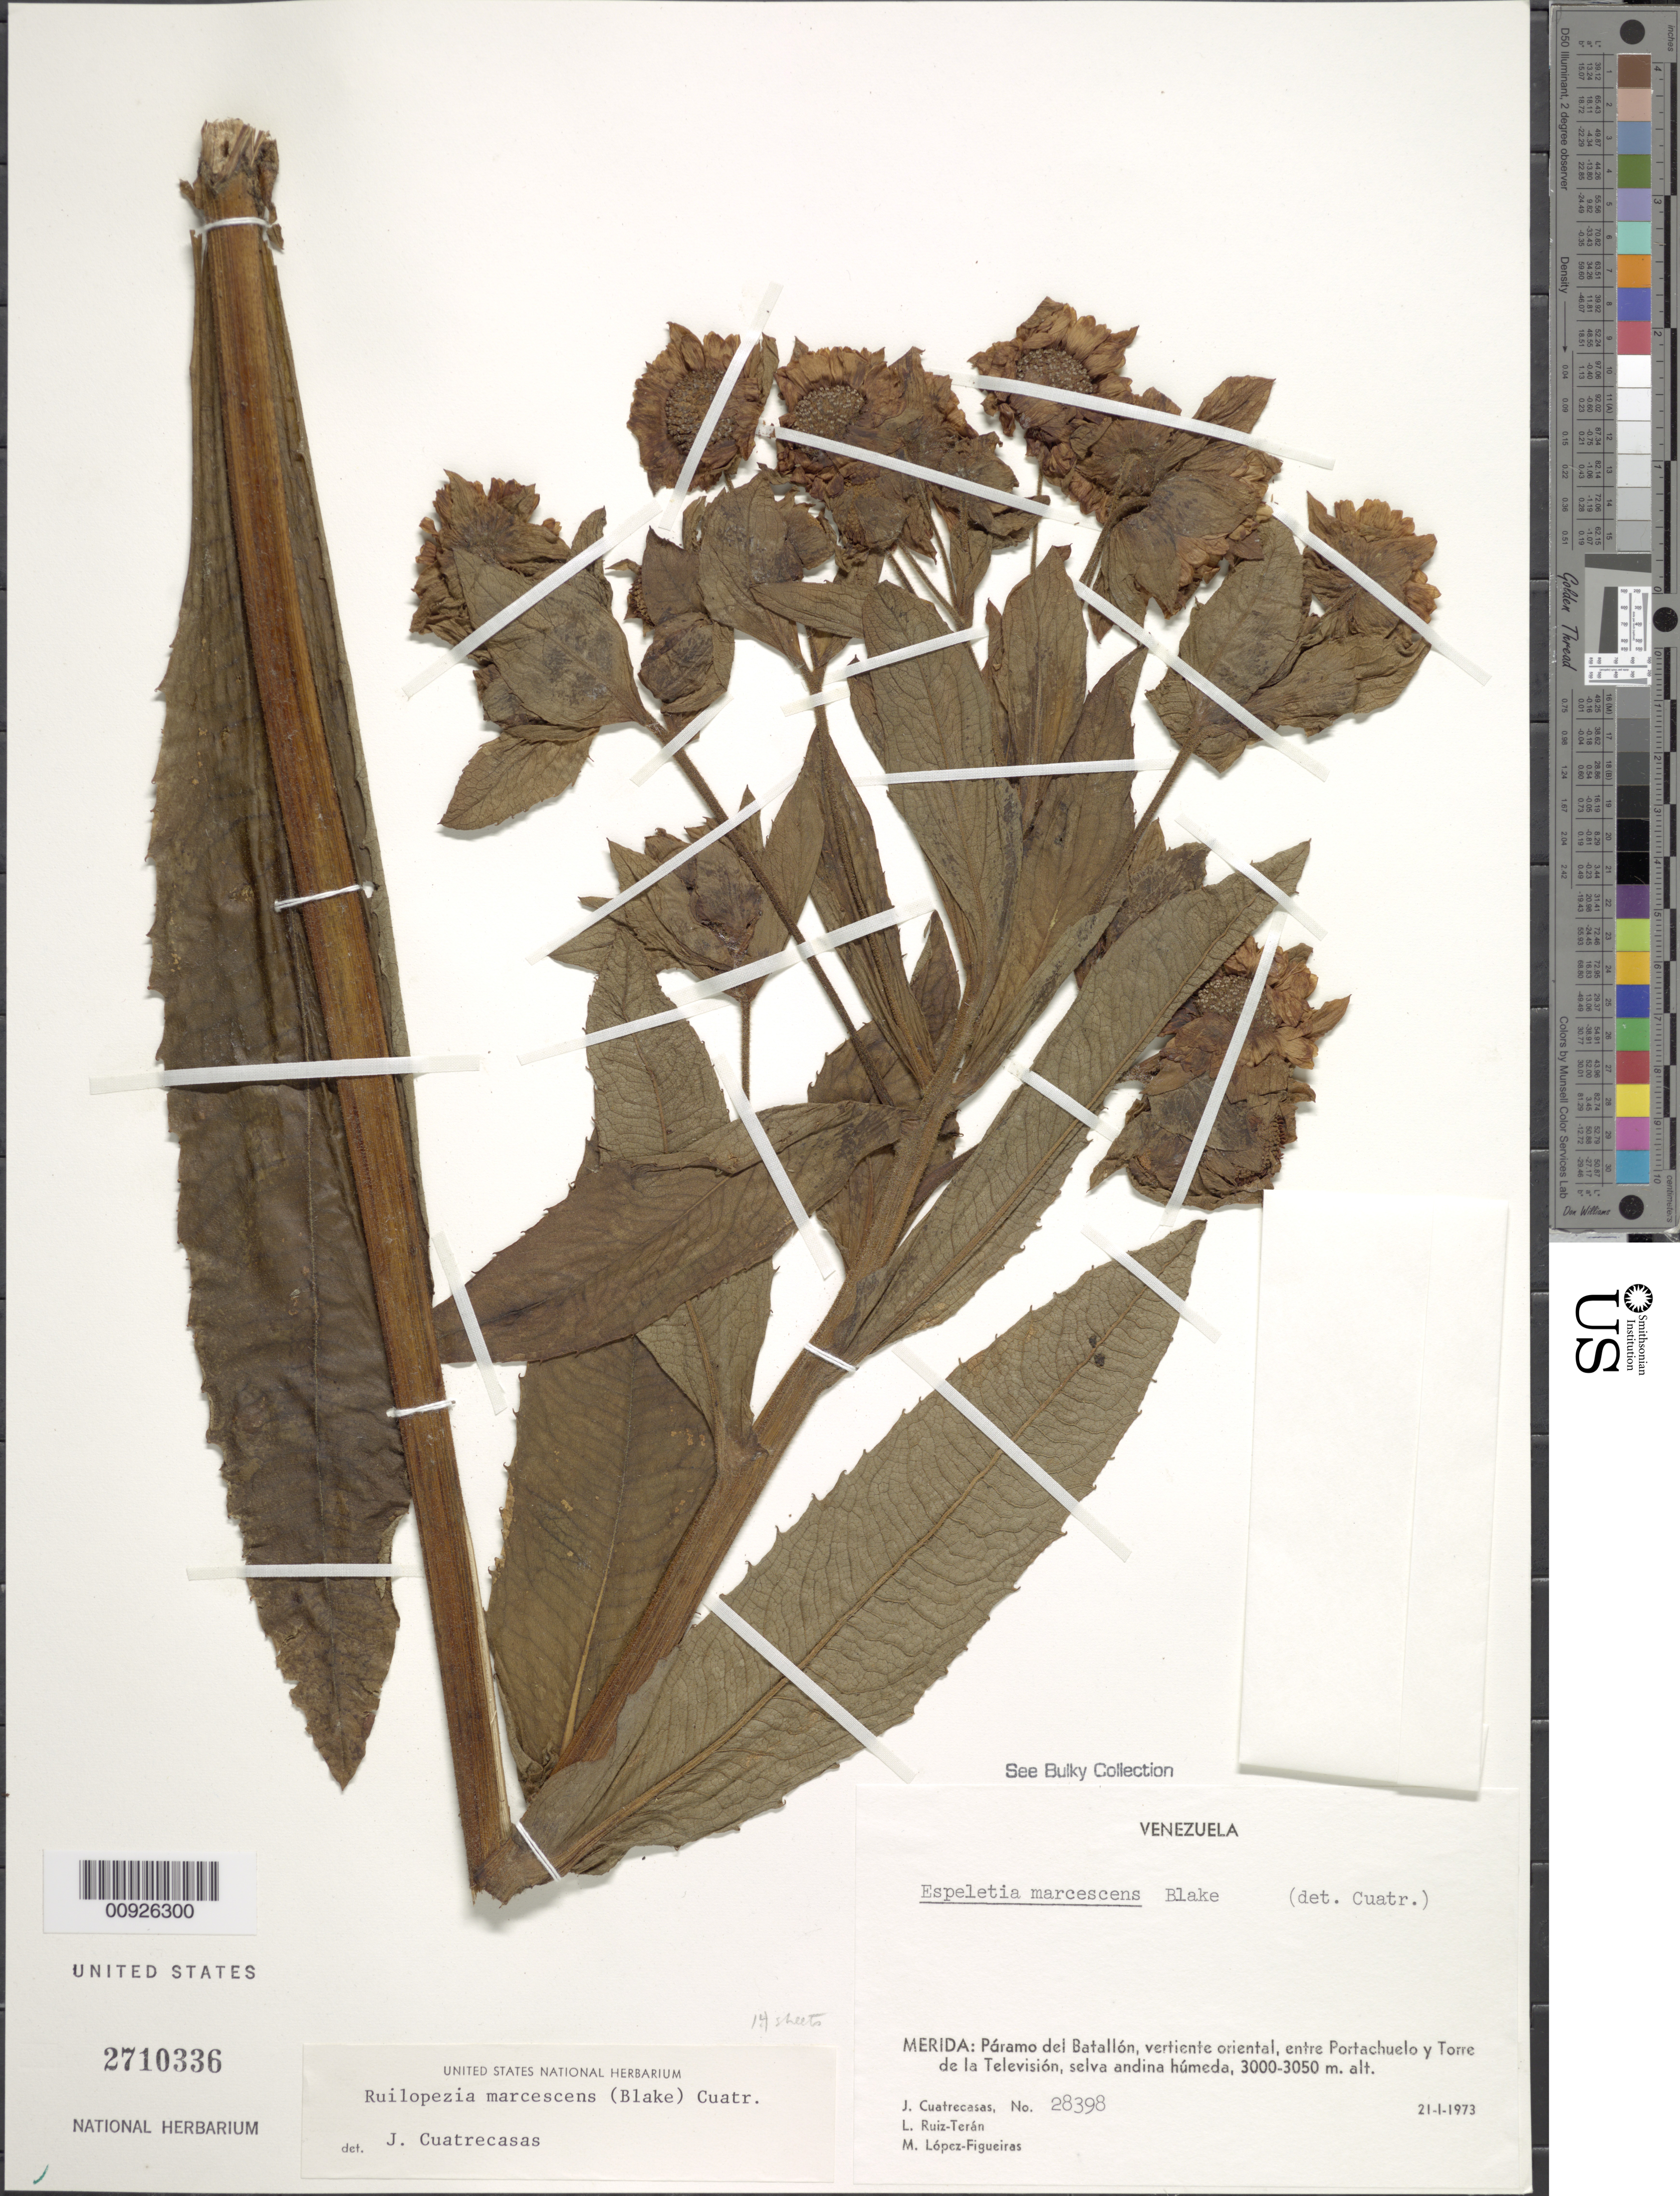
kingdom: Plantae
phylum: Tracheophyta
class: Magnoliopsida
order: Asterales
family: Asteraceae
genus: Ruilopezia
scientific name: Ruilopezia marcescens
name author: (S.F. Blake) Cuatrec.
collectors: J. Cuatrecasas, L. E. Ruíz-Terán & M. López Figueiras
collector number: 28398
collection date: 1973-01-21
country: Venezuela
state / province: Mérida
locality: Paramo del Batallón. Vertiente oriental, entre Portachuelo y Torre de la Televisión.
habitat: Selva andina húmeda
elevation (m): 3000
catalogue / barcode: US 2710336